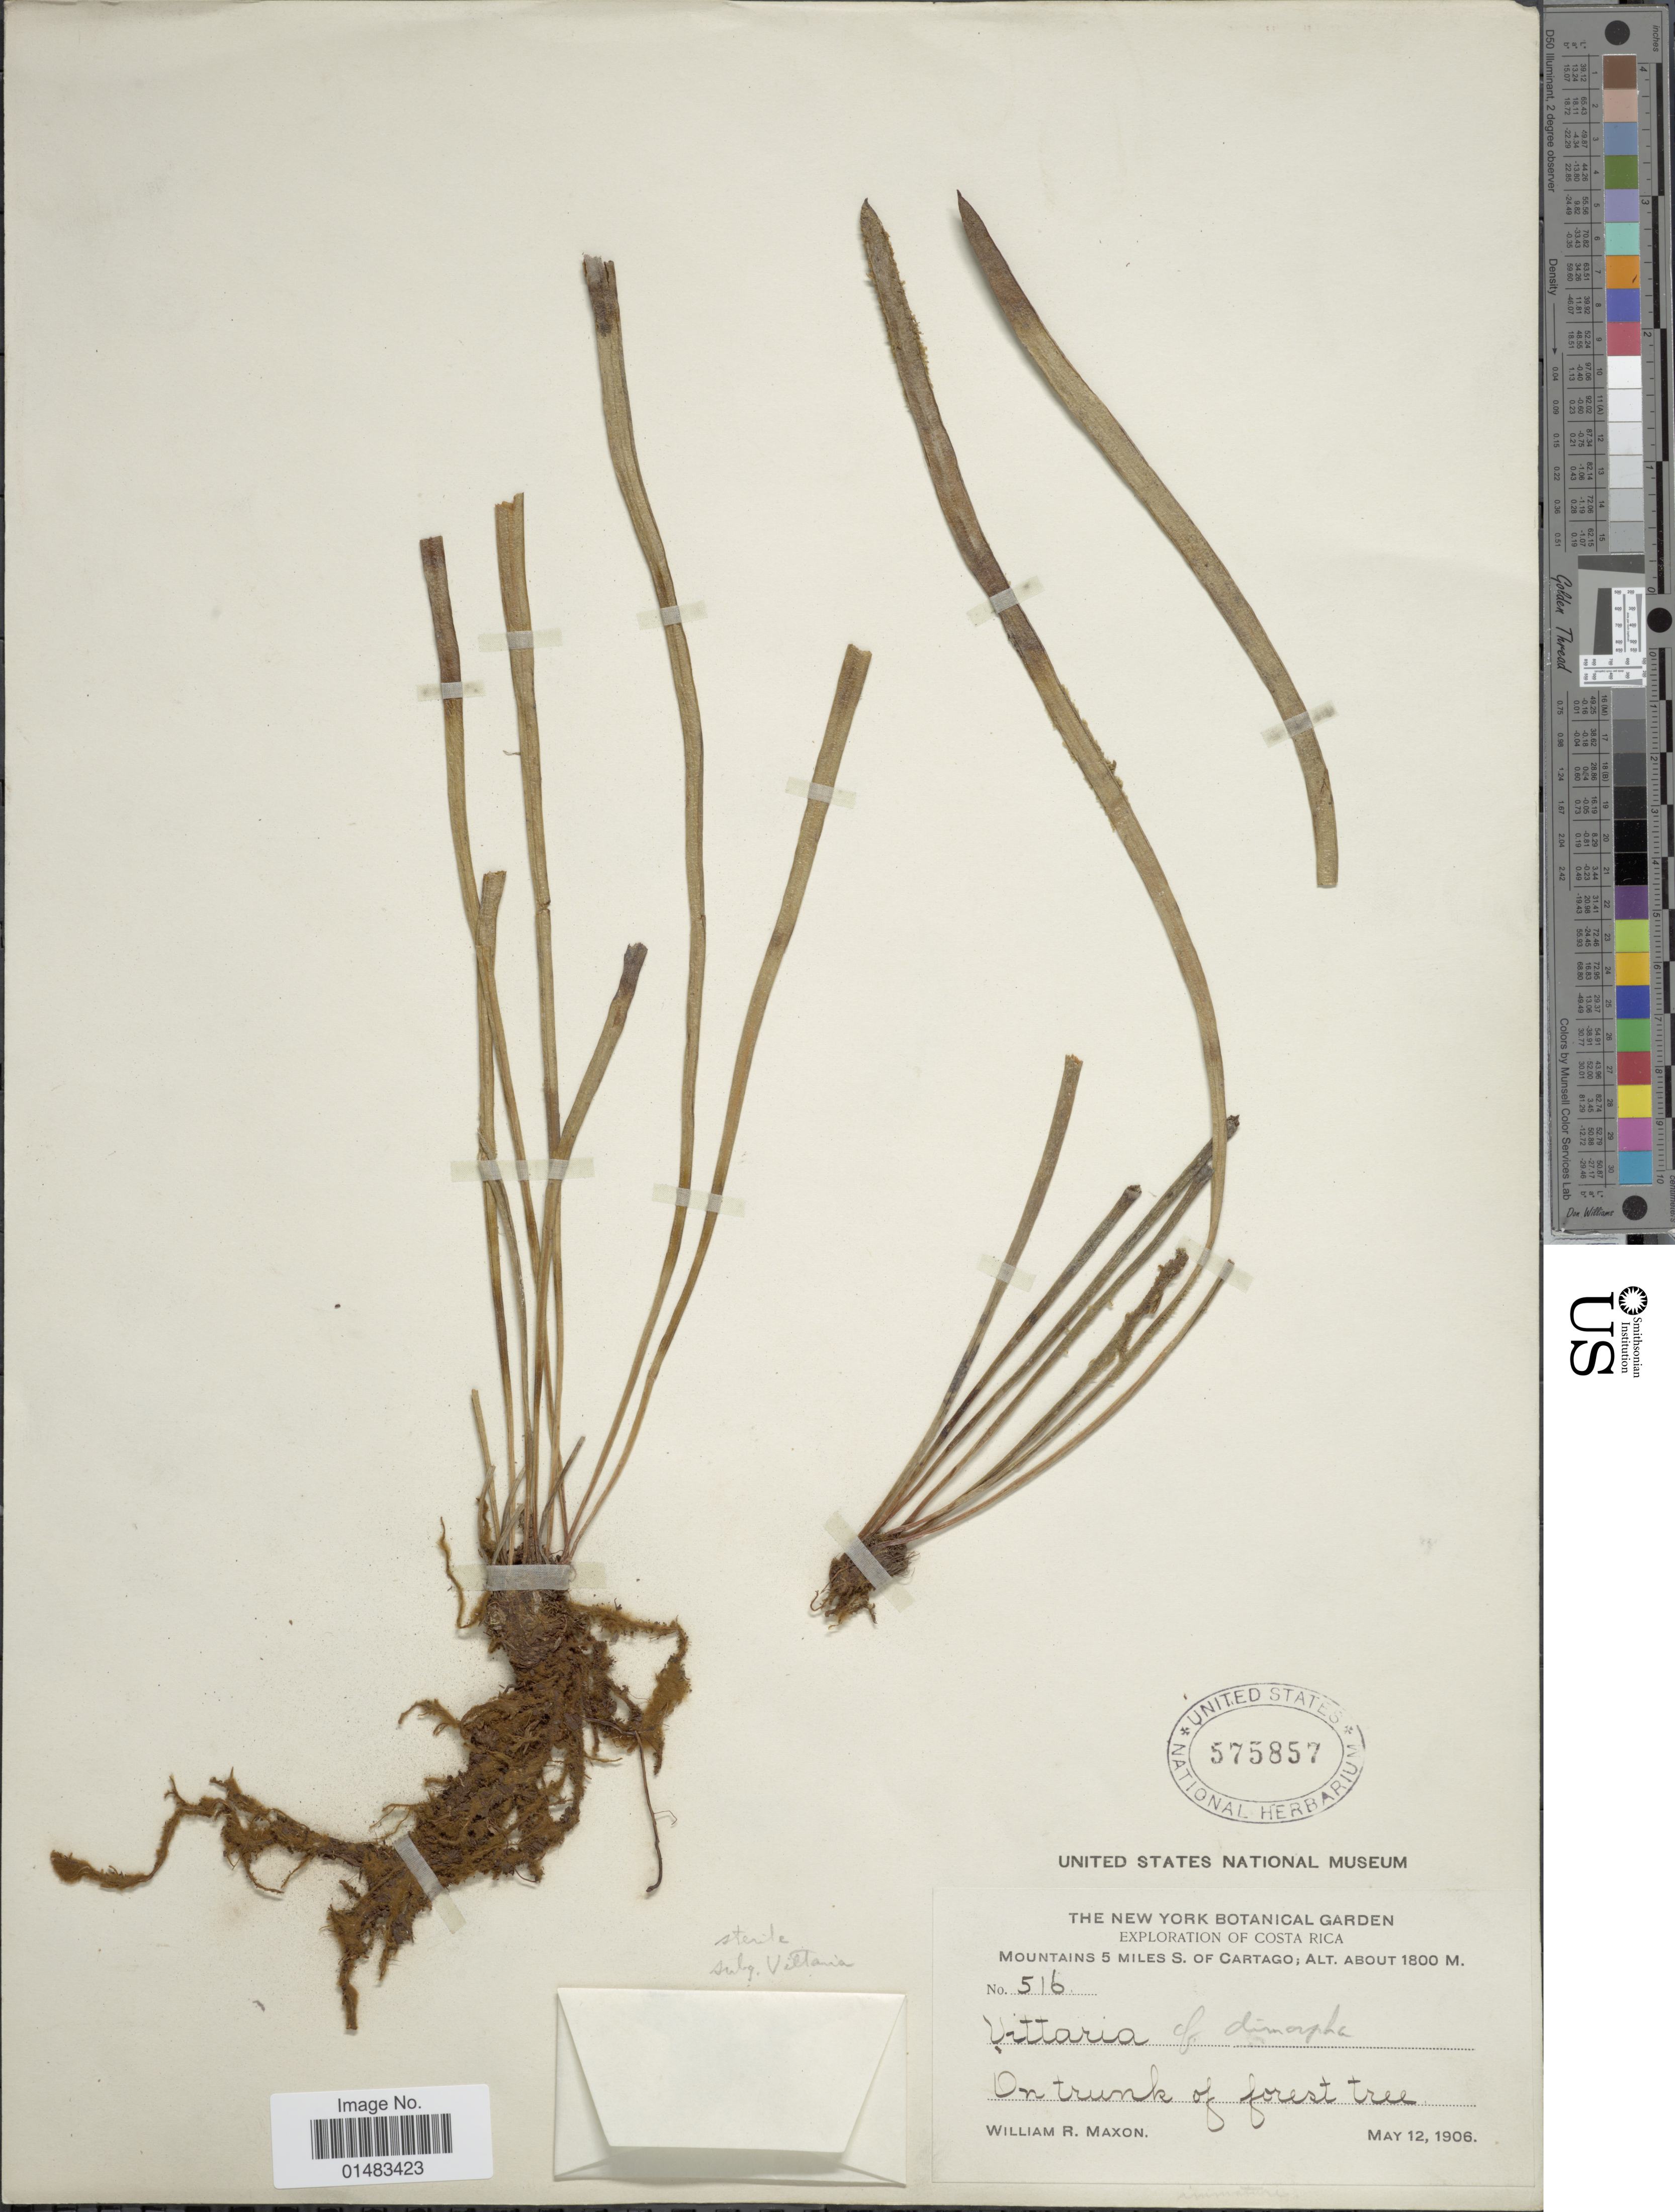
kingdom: Plantae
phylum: Tracheophyta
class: Polypodiopsida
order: Polypodiales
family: Pteridaceae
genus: Vittaria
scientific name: Vittaria dimorpha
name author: K. Müller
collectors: W. R. Maxon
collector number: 516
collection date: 1906-05-12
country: Costa Rica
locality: Mountains 5 miles S of Cartago, on trunk of forest tree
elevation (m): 1800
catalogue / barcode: US 575857